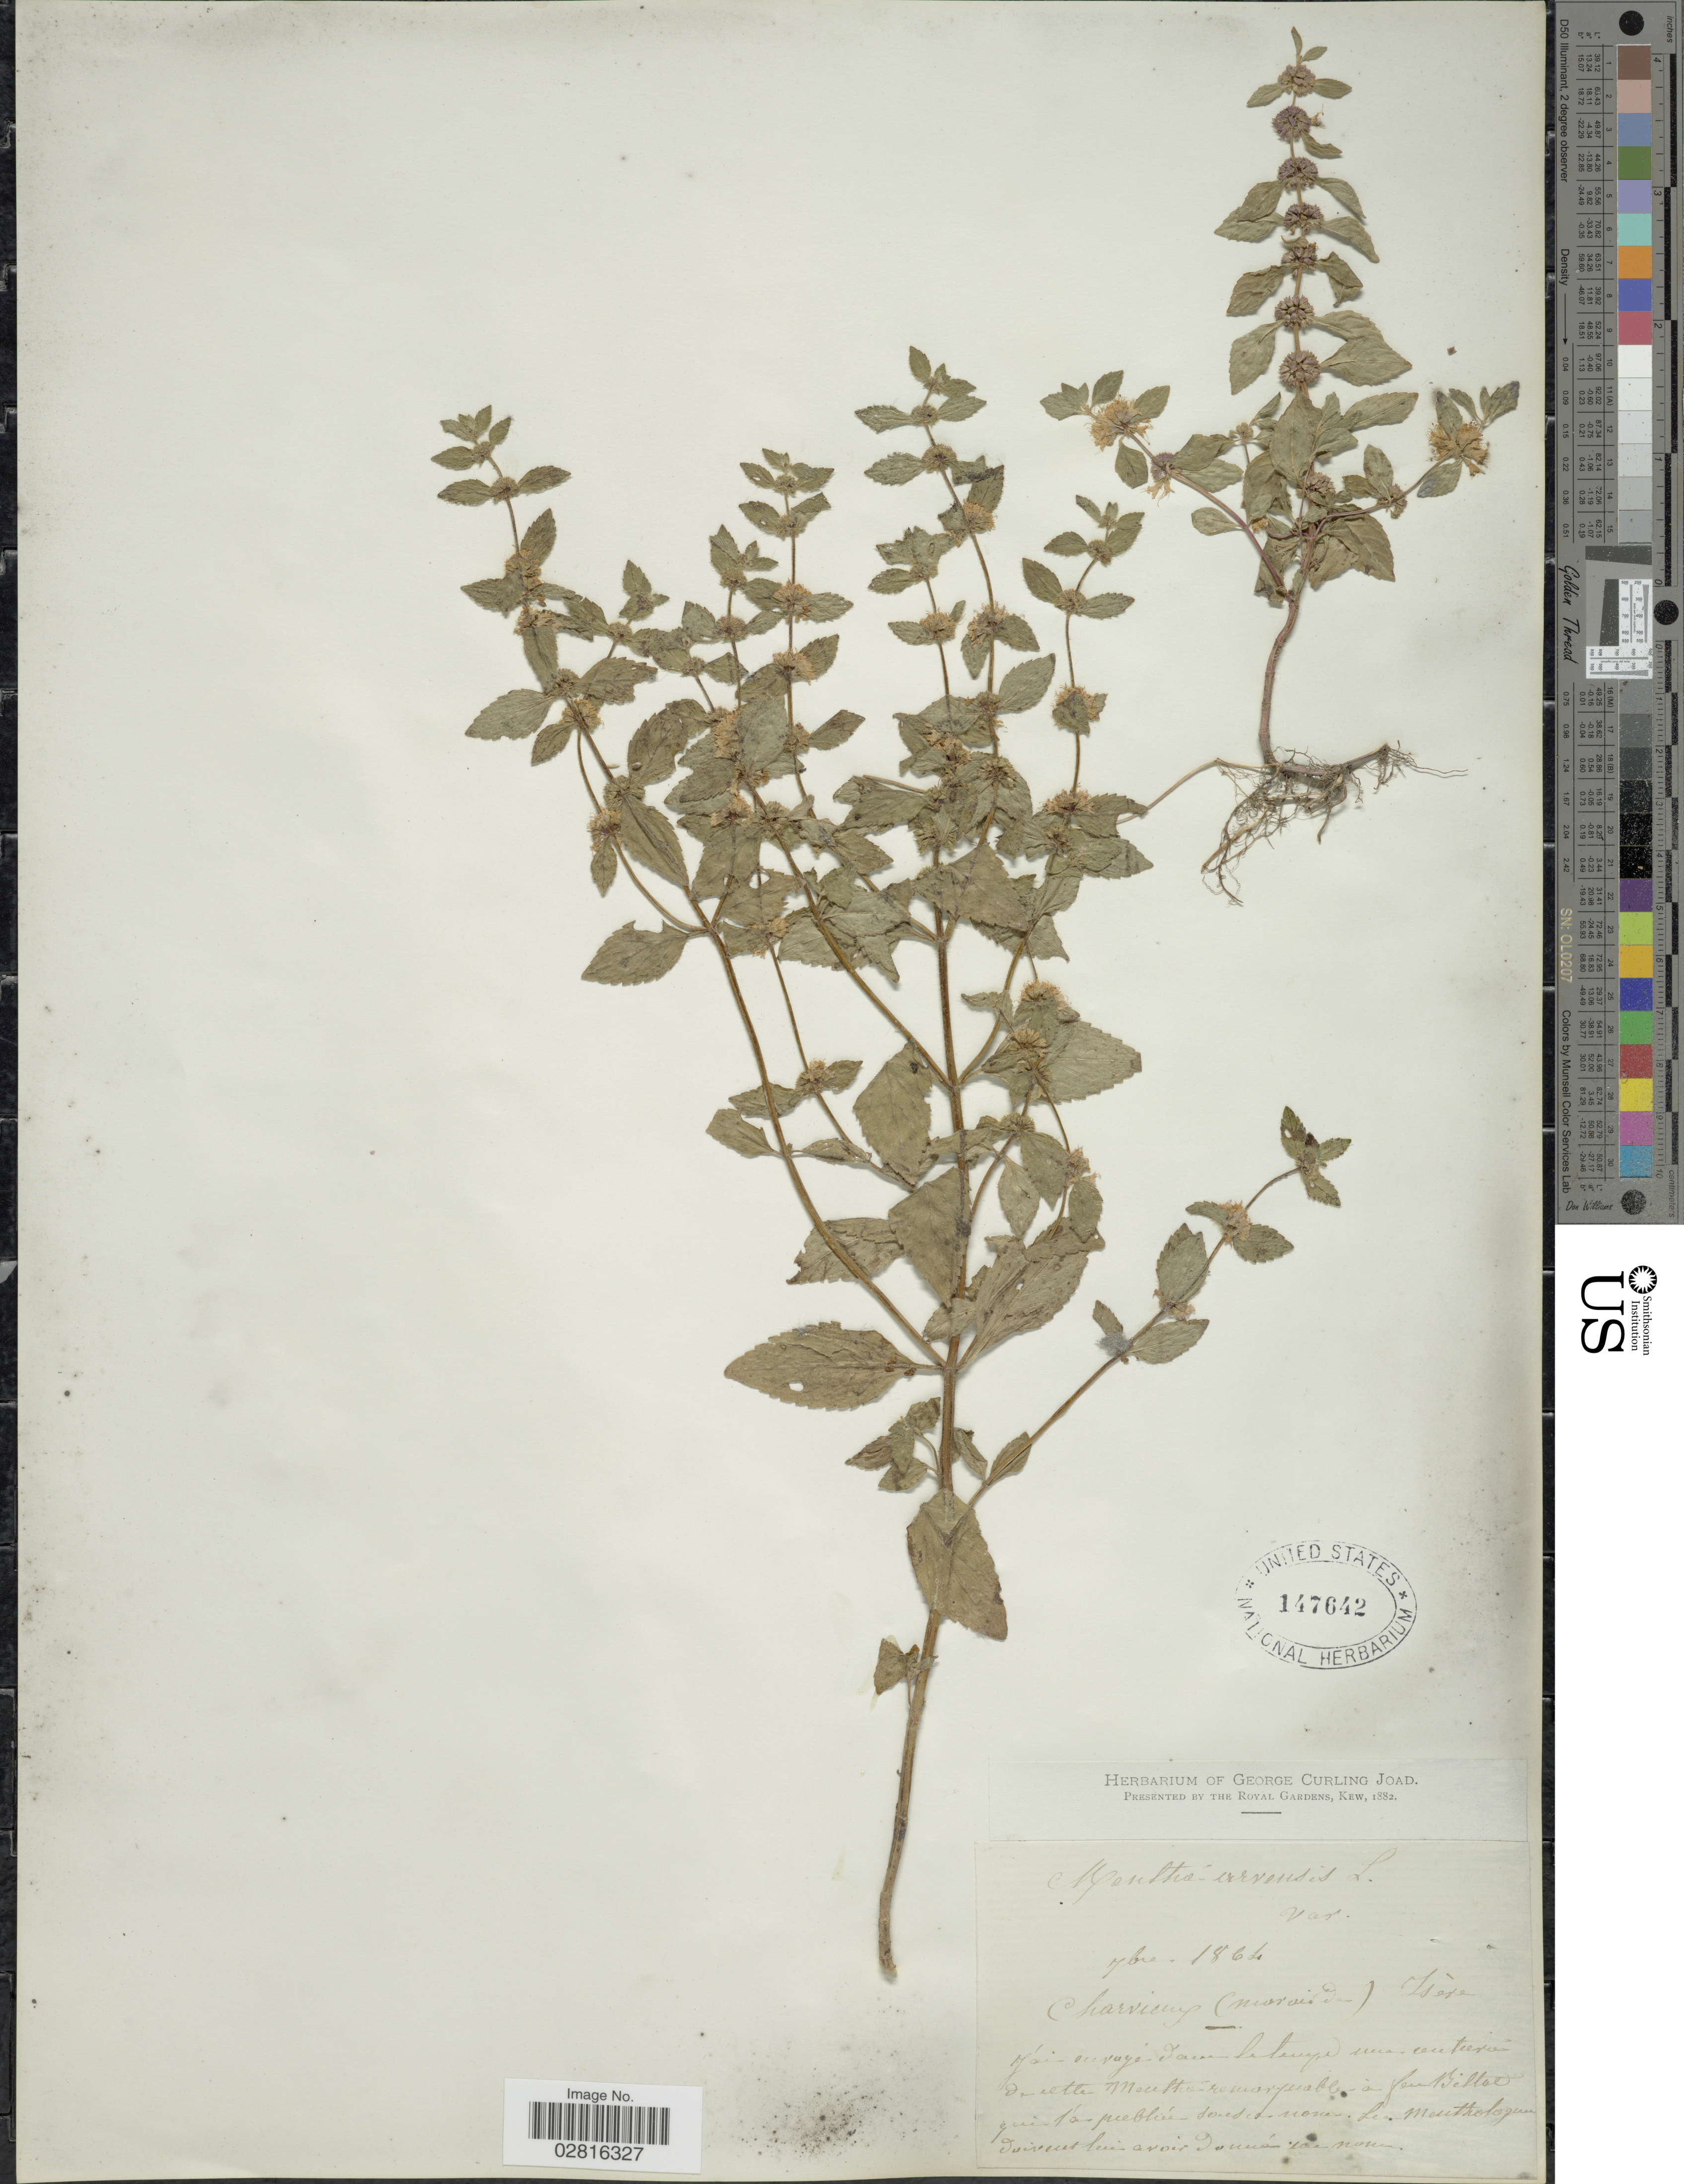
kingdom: Plantae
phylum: Tracheophyta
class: Magnoliopsida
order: Lamiales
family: Lamiaceae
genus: Mentha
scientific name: Mentha arvensis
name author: L.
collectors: ex herb. George Curling Joad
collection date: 1864-09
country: France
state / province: Auvergne-Rhône-Alpes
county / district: Isère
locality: Charvieng (marais de) Isére.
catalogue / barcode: US 147642